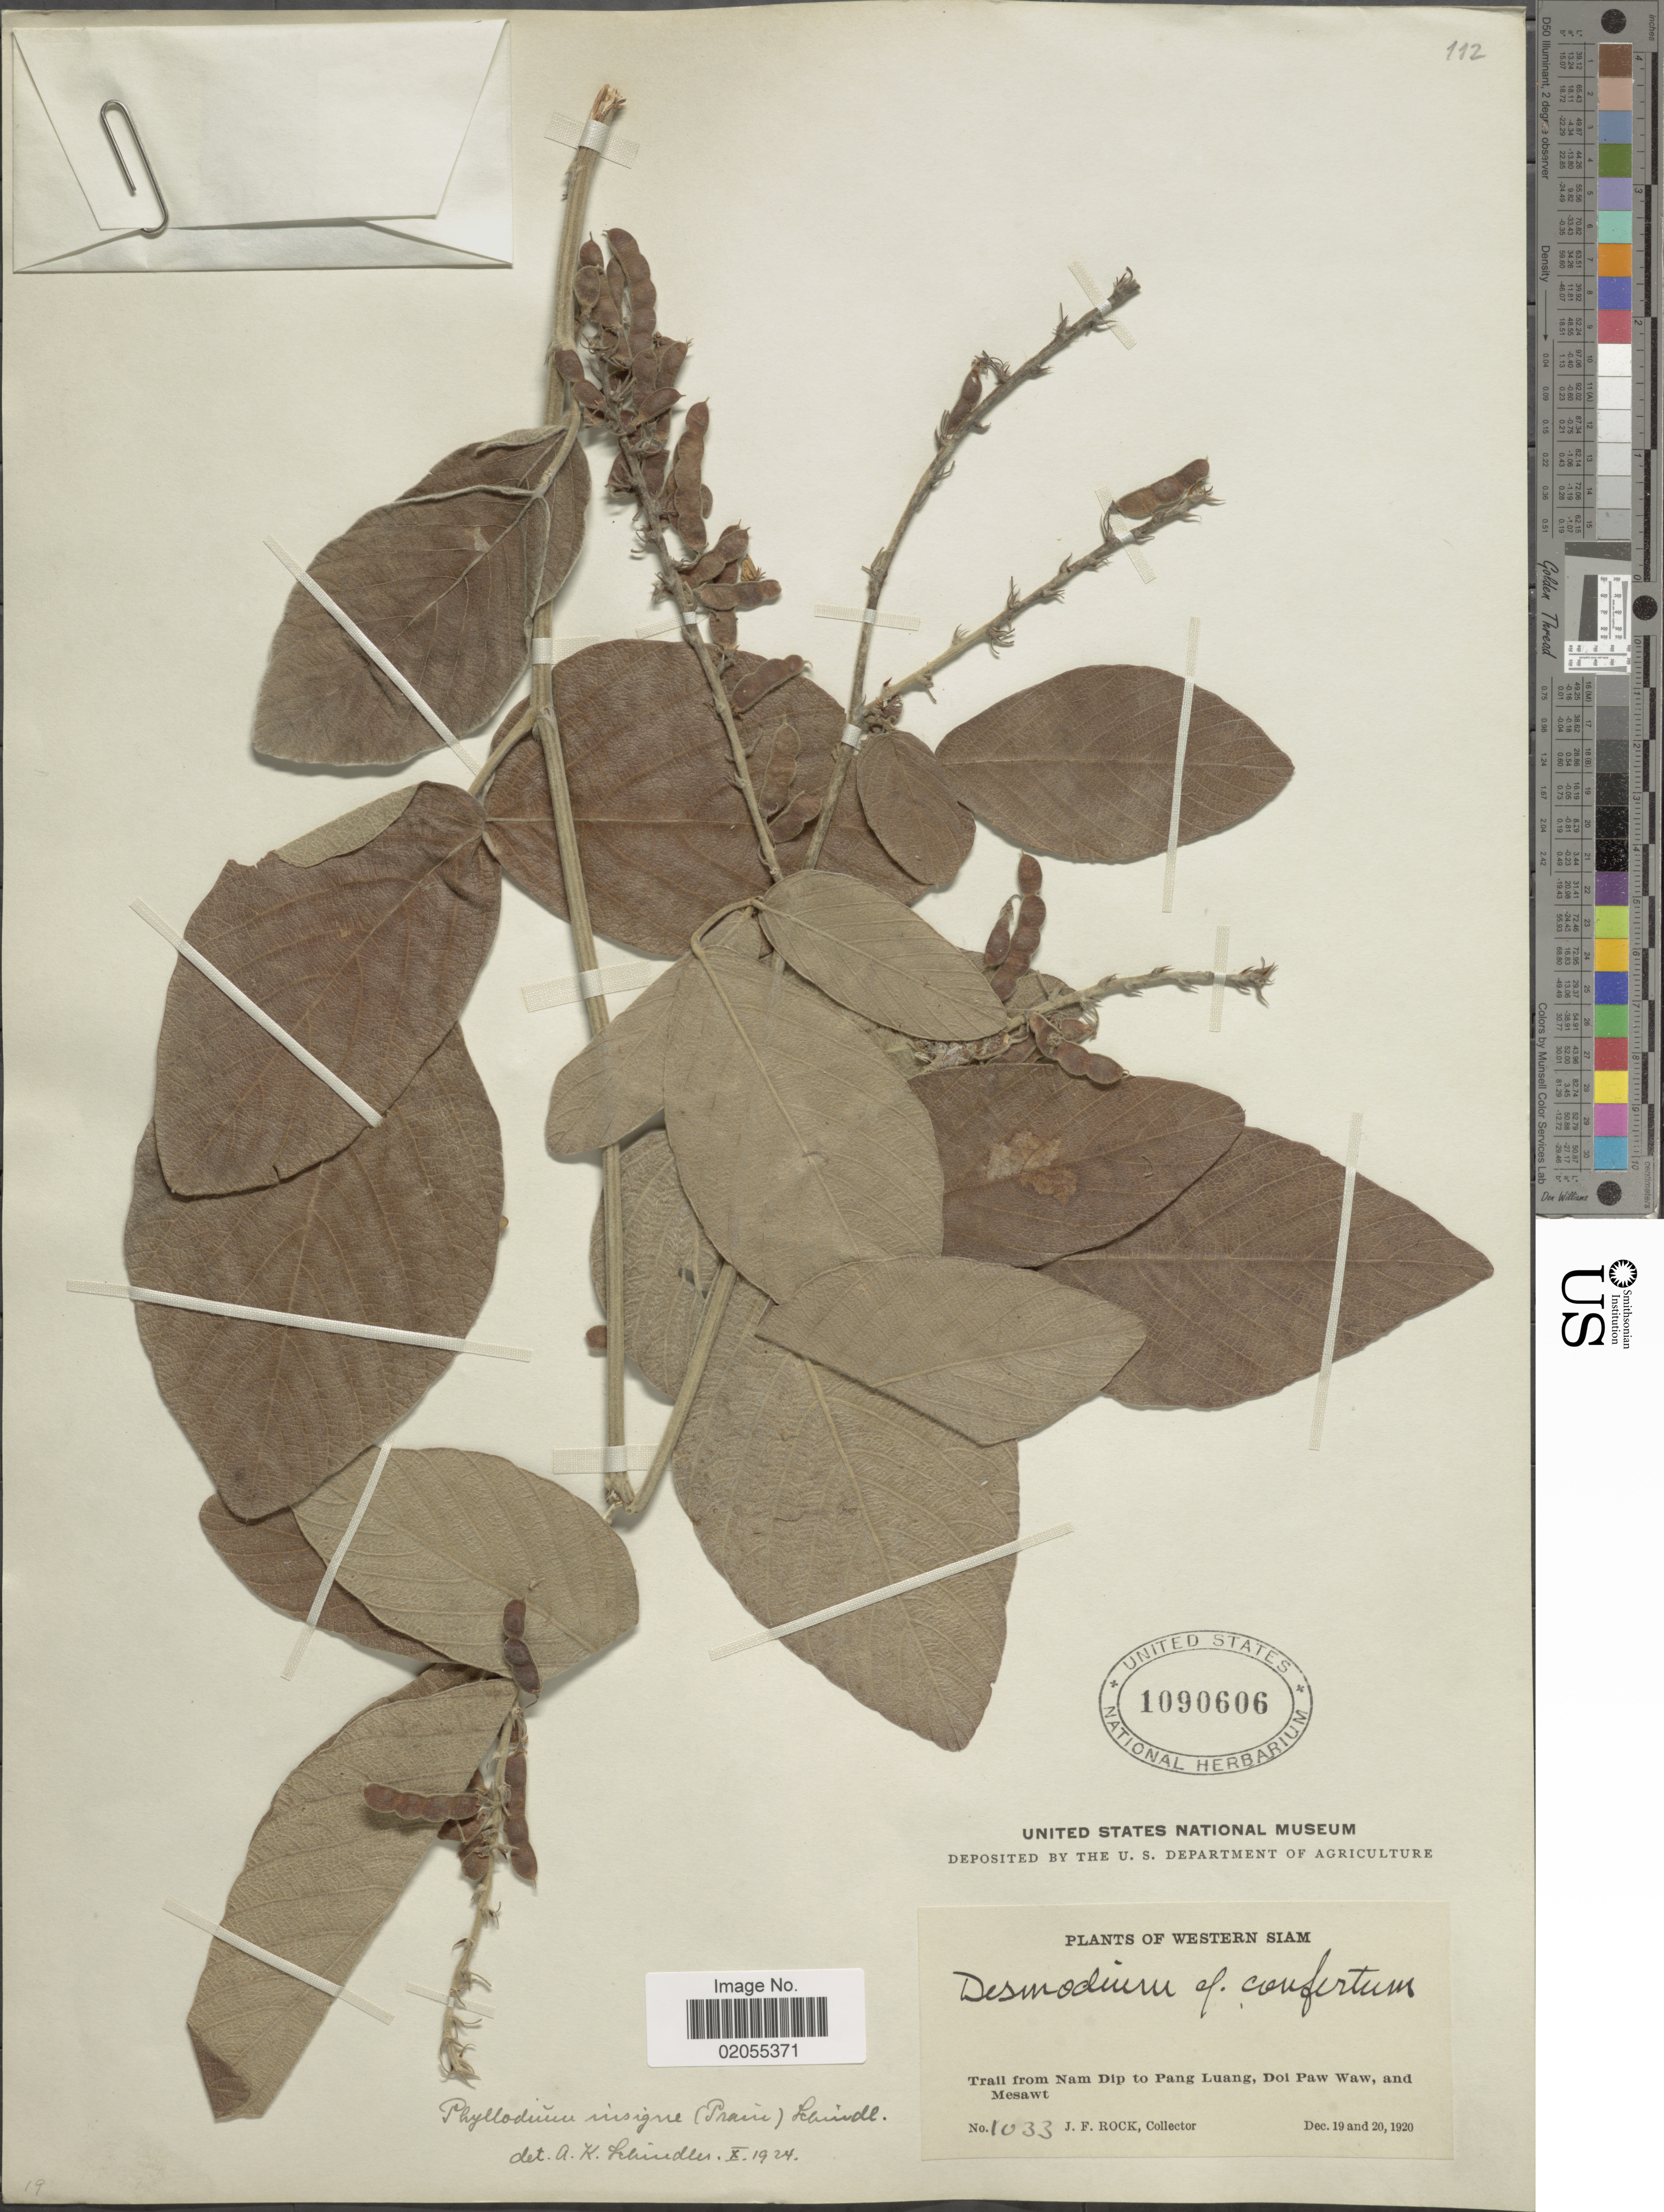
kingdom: Plantae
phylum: Tracheophyta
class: Magnoliopsida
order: Fabales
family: Fabaceae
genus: Phyllodium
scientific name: Phyllodium insigne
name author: Schindl.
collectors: J. Rock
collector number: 1033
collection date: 1920-12-19/1920-12-20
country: Thailand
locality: Western Siam, trail from Nam Dip to Pang Luang, Doi Paw Waw and Mesawt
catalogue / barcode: US 1090606